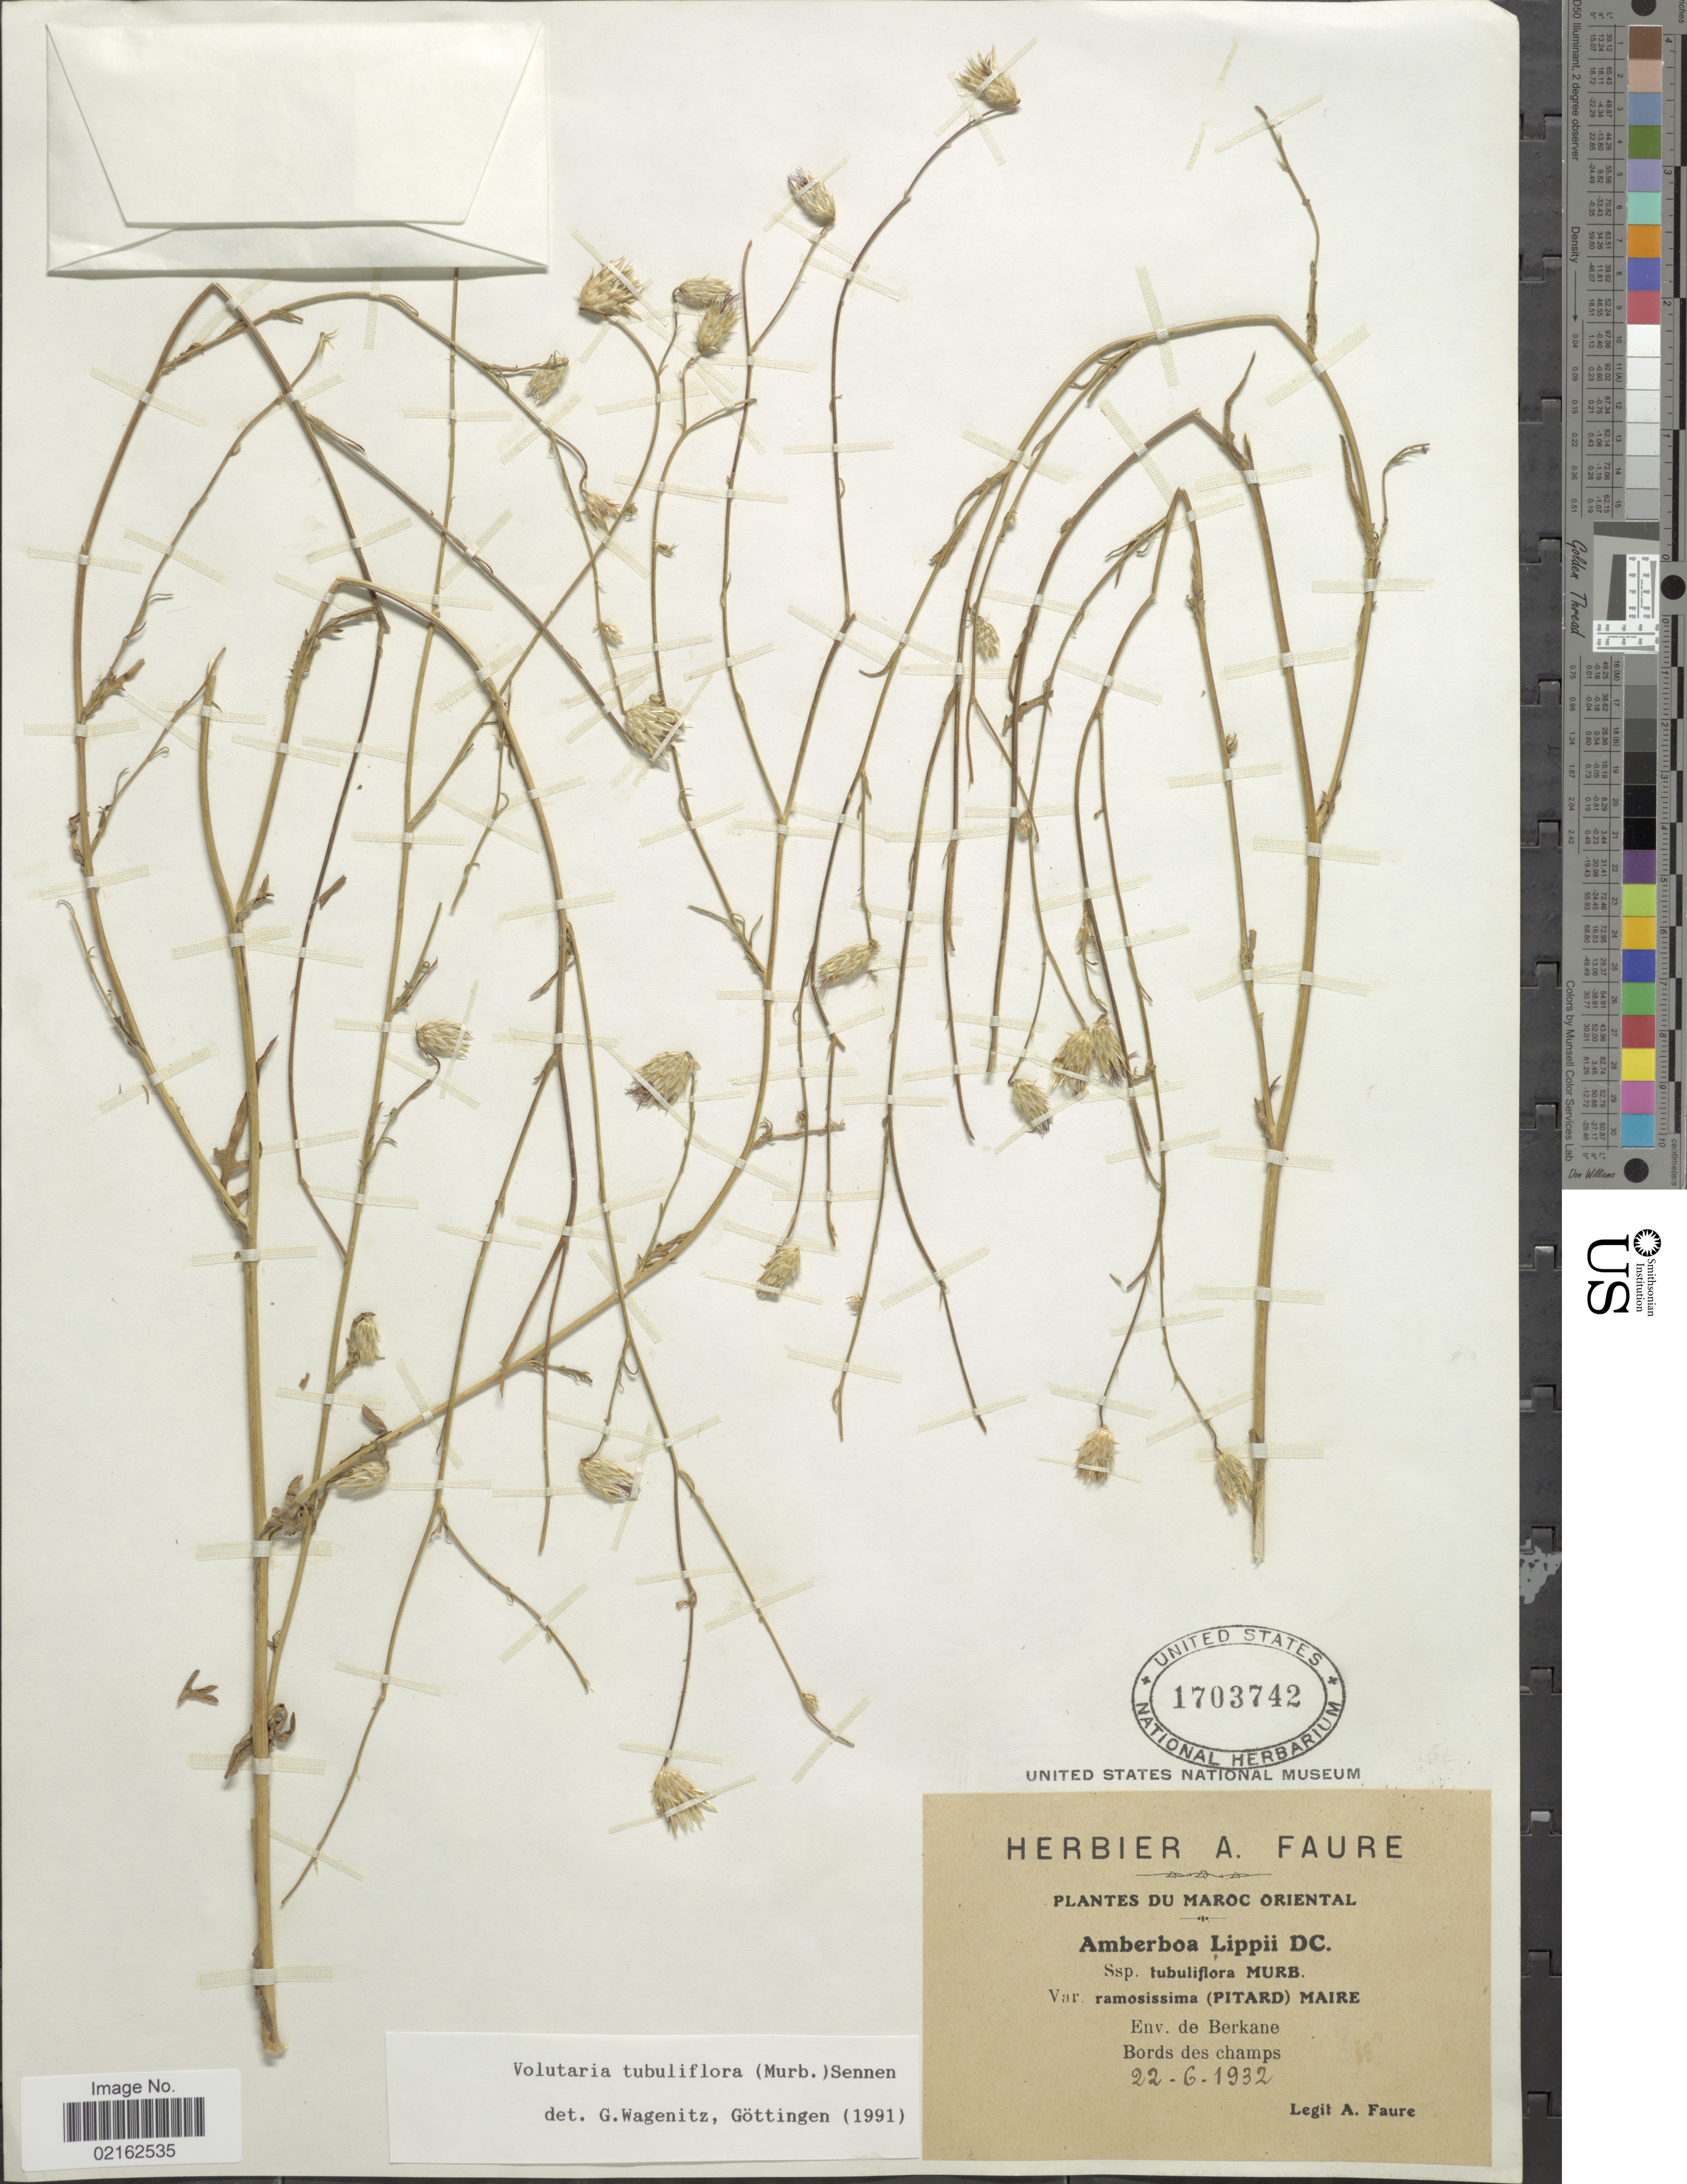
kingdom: Plantae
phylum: Tracheophyta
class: Magnoliopsida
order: Asterales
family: Asteraceae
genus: Volutaria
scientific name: Volutaria tubuliflora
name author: (Murb.) Sennen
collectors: A. Faure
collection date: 1932-06-22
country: Morocco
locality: Maroc Oriental, Env. de Berkane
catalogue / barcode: US 1703742